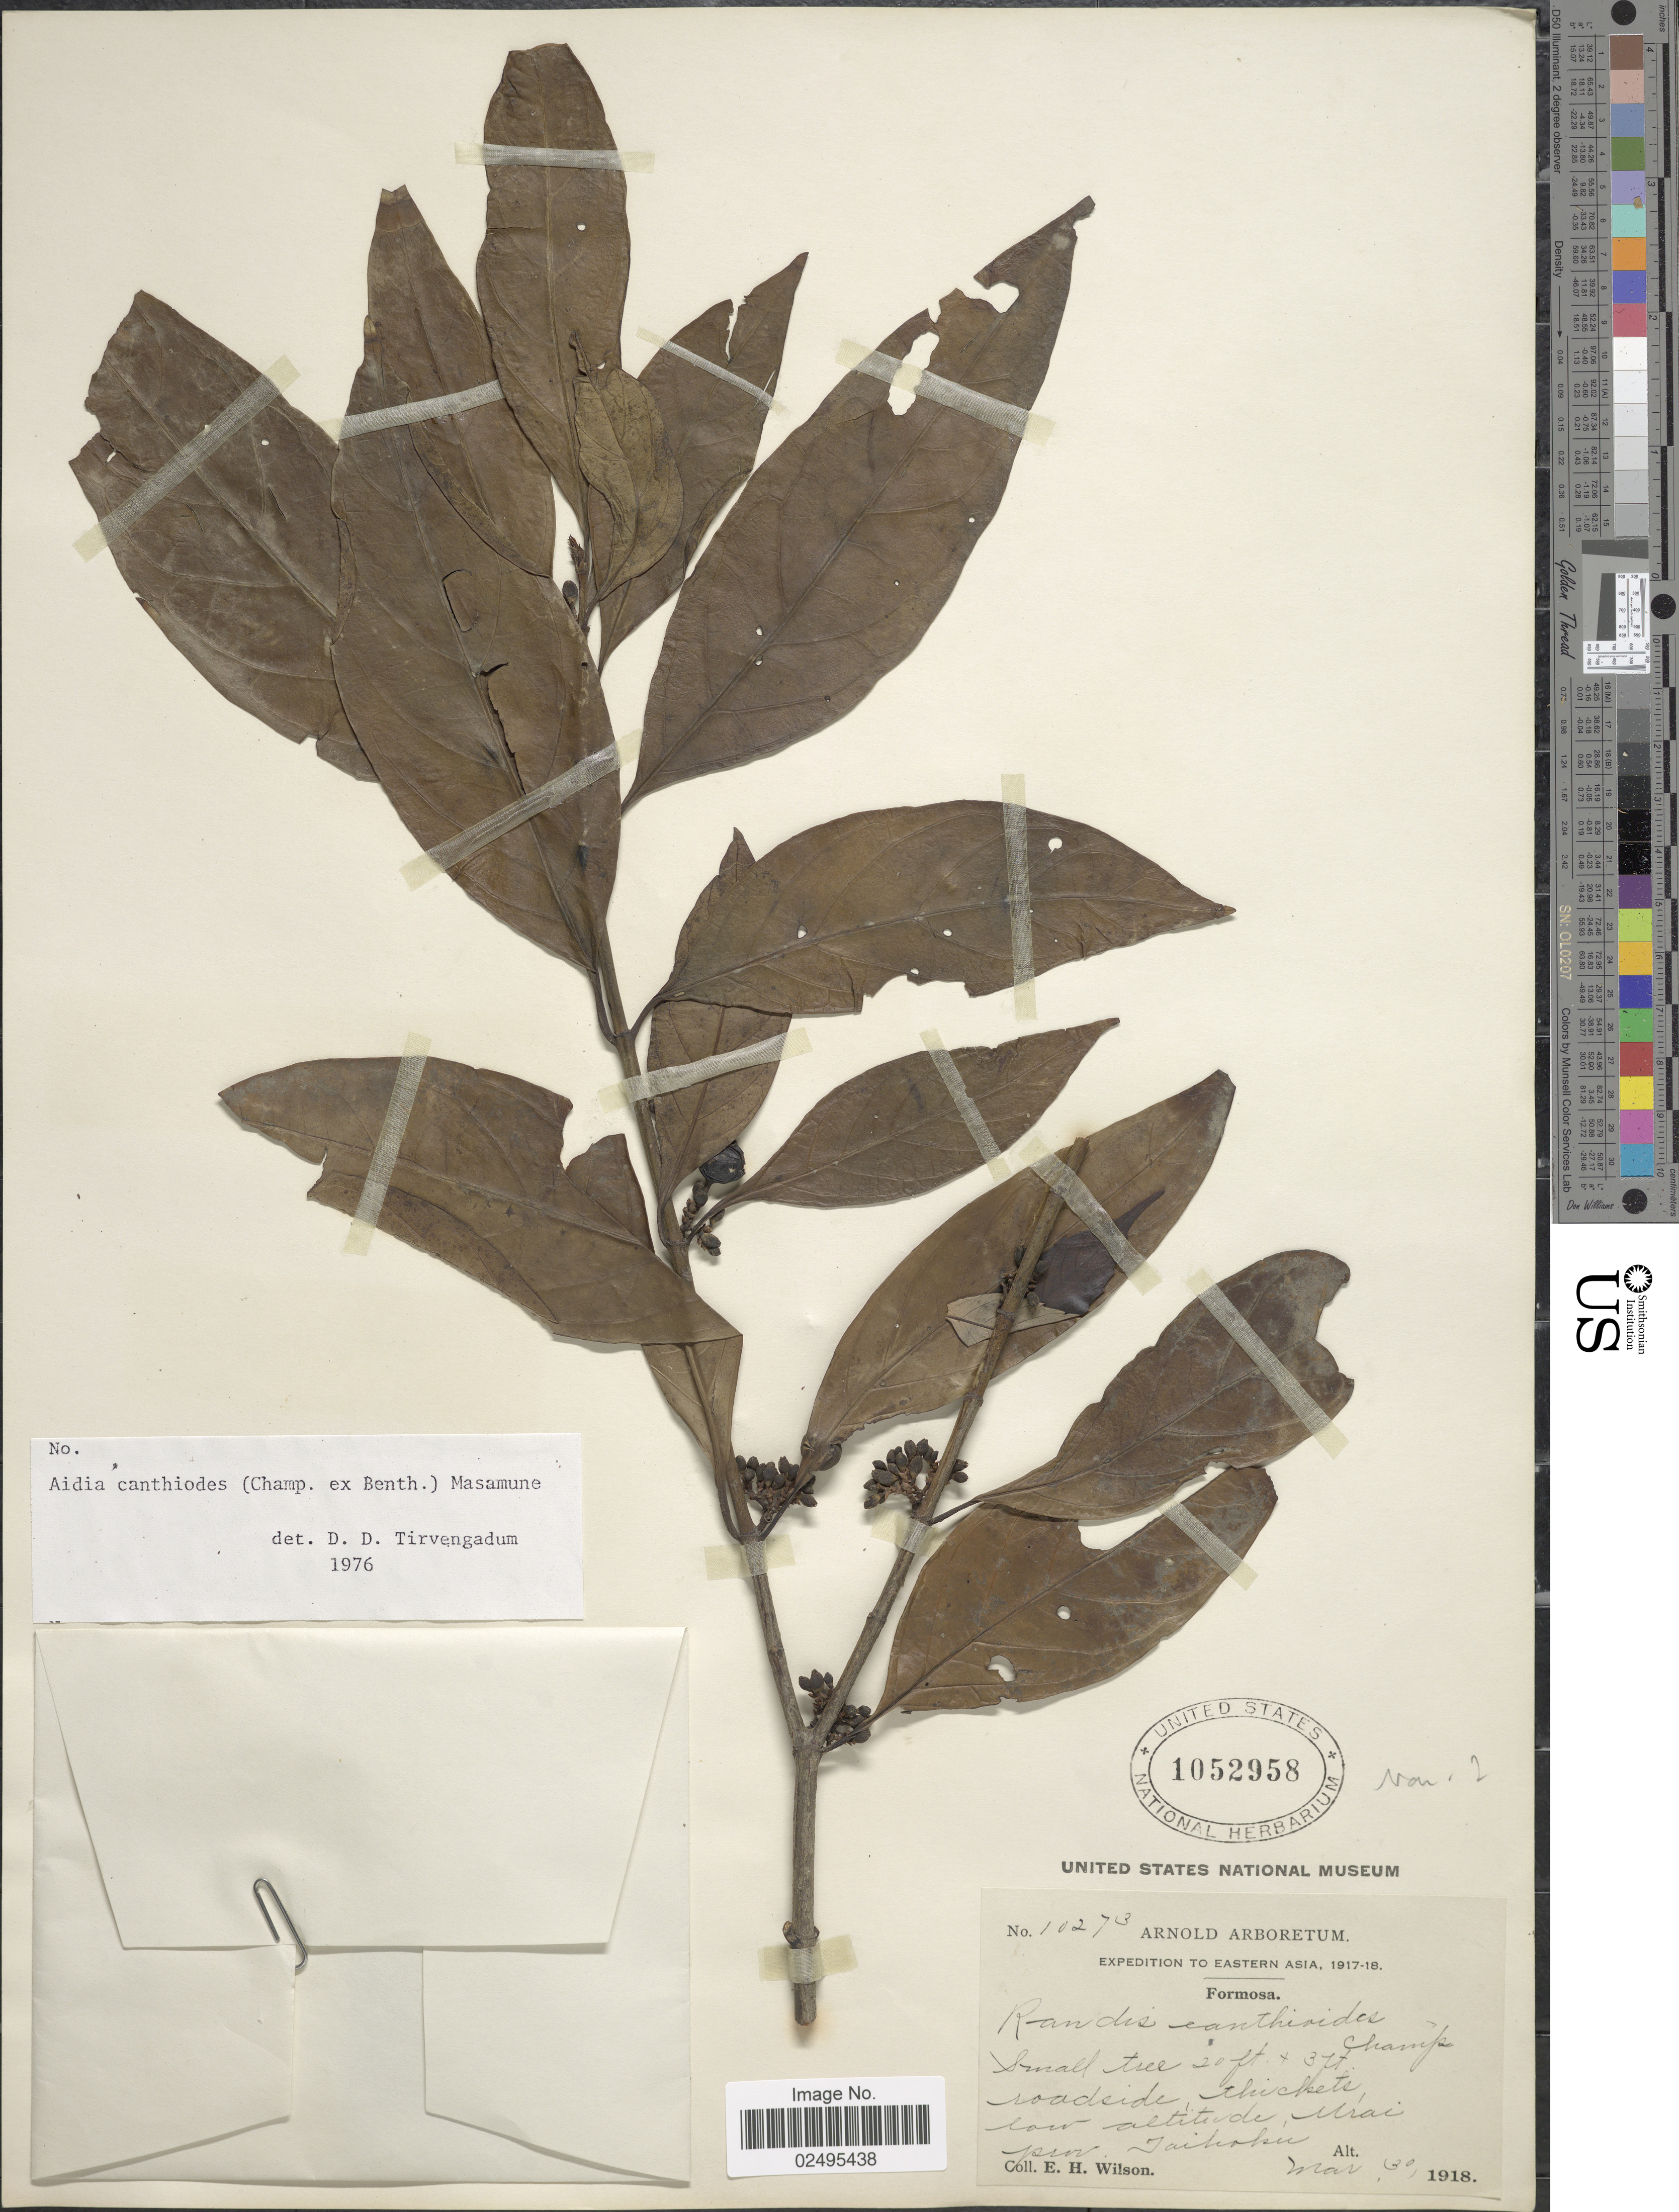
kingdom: Plantae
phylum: Tracheophyta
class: Magnoliopsida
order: Gentianales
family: Rubiaceae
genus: Aidia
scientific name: Aidia canthioides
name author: (Champ. ex Benth.) Masam.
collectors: E. Wilson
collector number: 10273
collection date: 1918-03-30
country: Taiwan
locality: Formosa. Eastern Asia, Urai, prov. Taihoku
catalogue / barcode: US 1052958